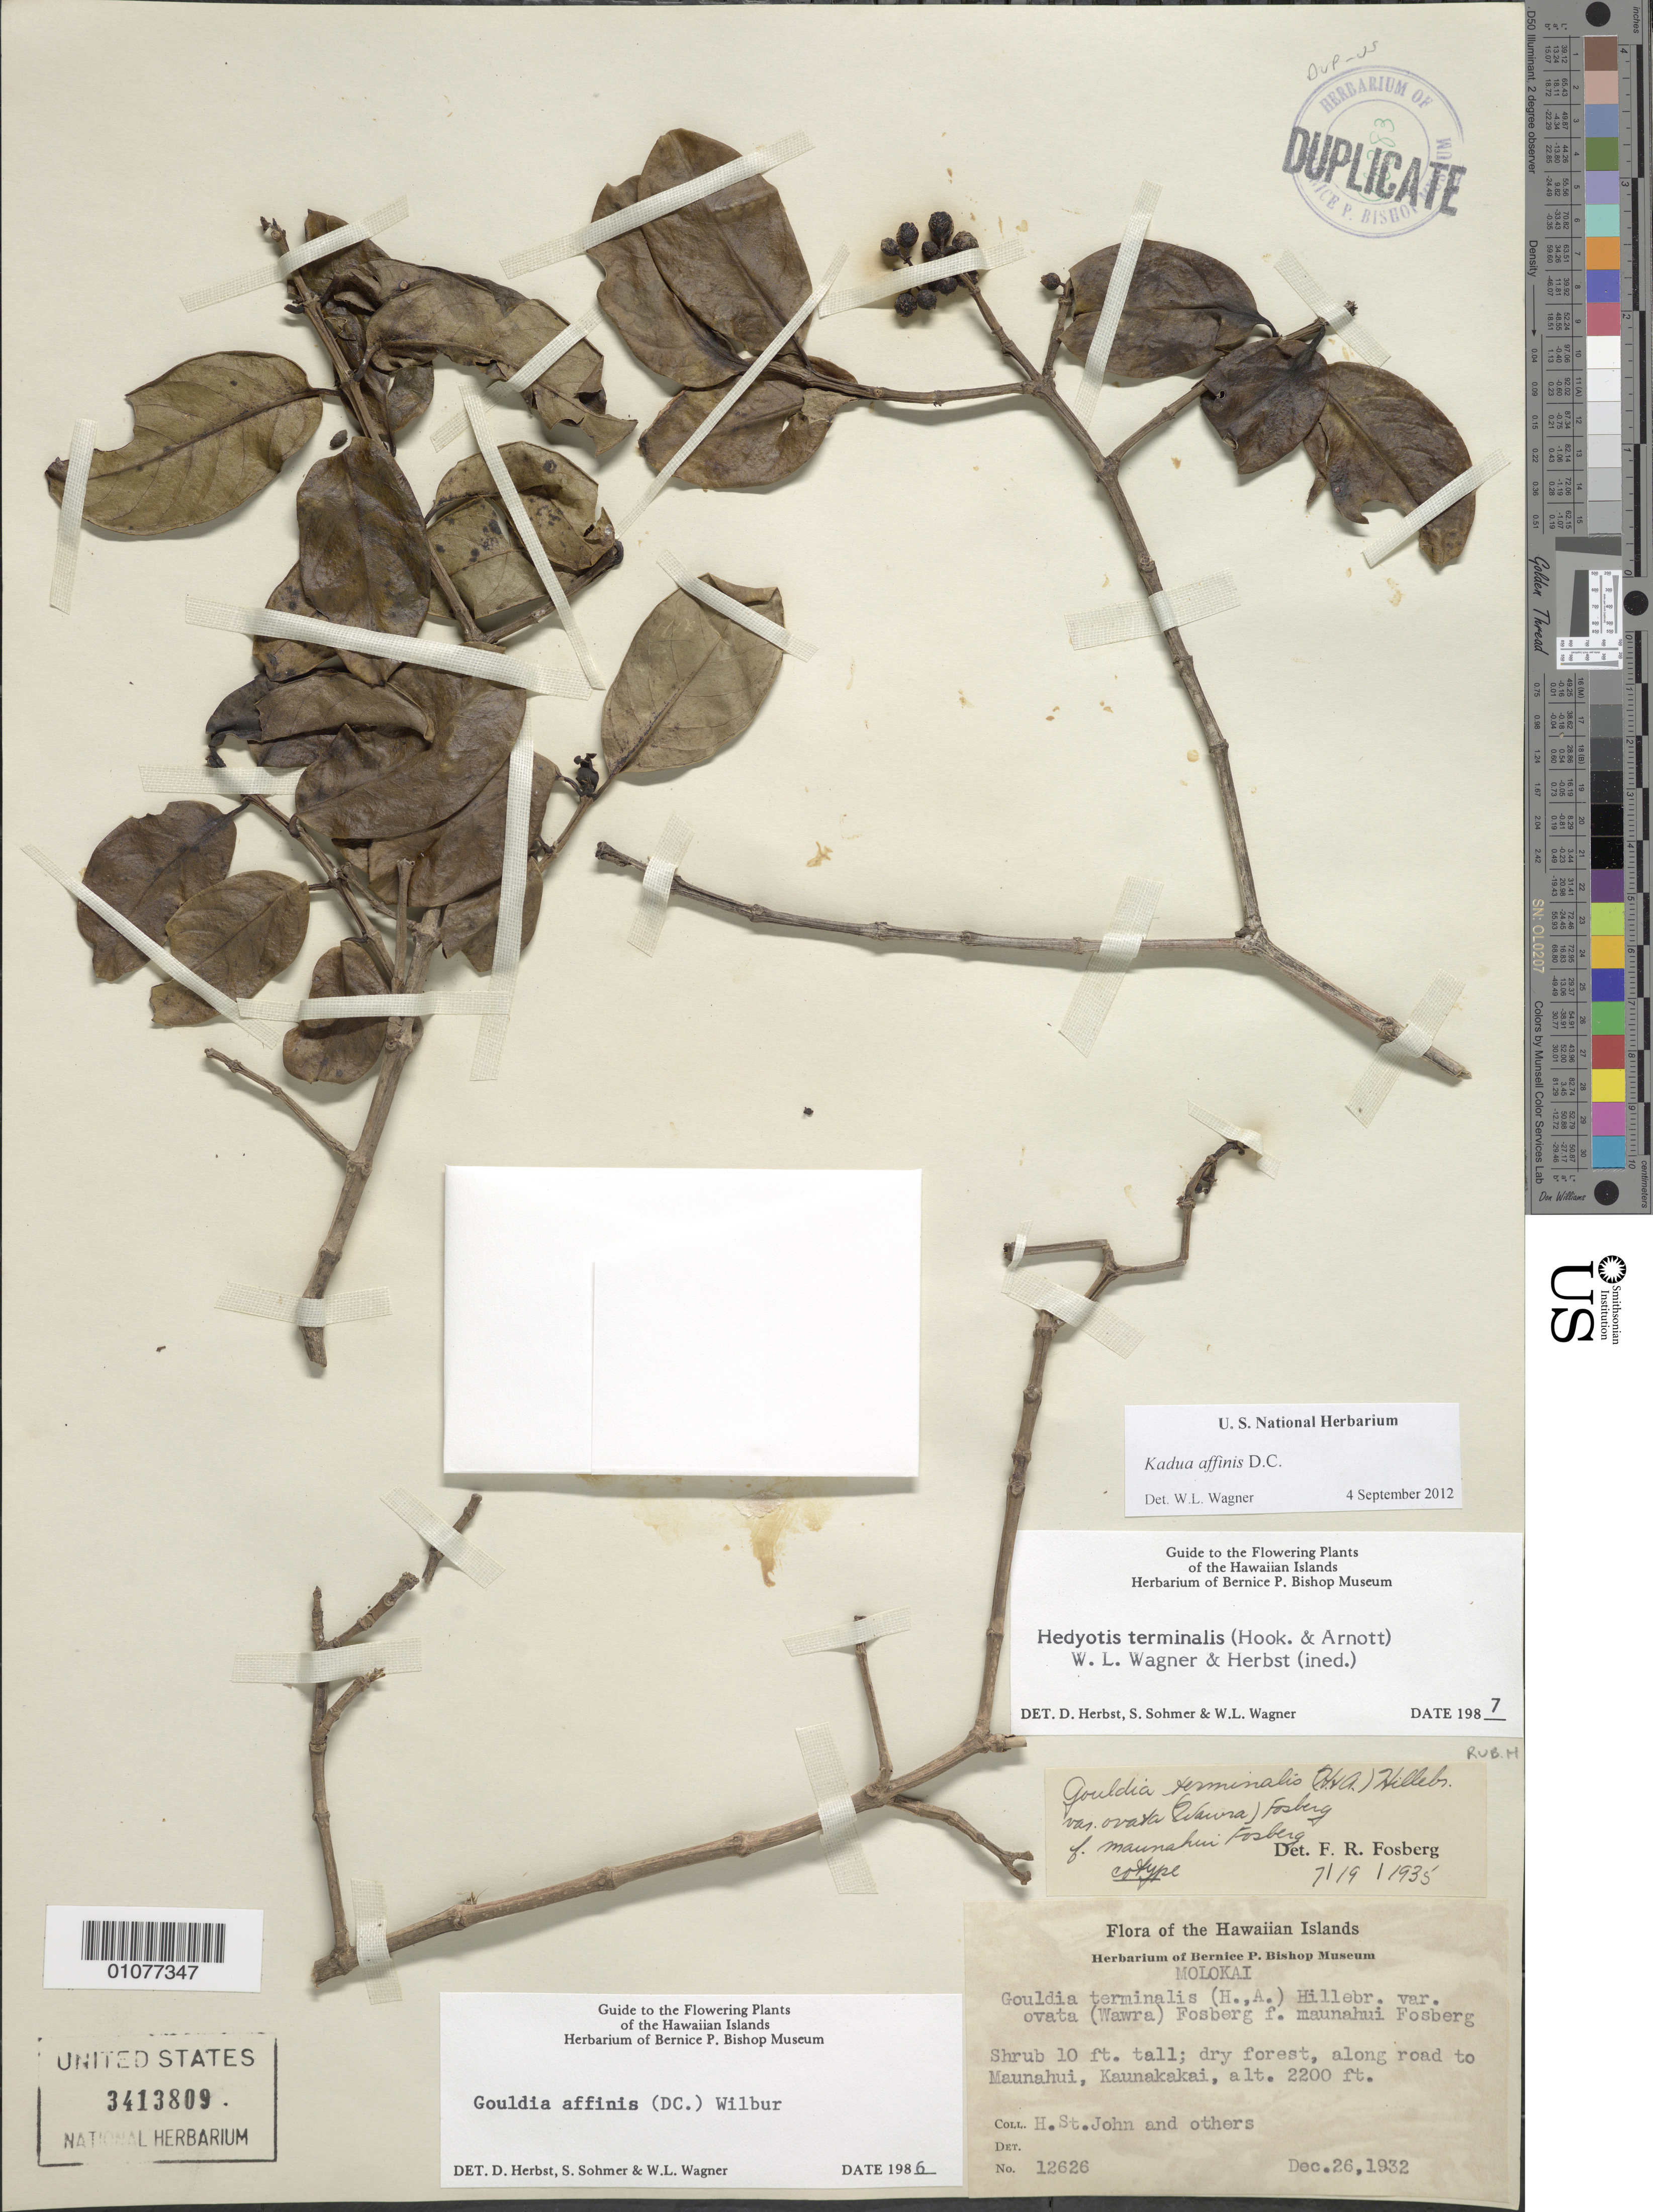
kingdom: Plantae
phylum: Tracheophyta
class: Magnoliopsida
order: Gentianales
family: Rubiaceae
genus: Kadua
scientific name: Kadua affinis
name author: DC.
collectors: H. St. John et al.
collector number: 12626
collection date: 1932-12-26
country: United States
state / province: Hawaii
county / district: Maui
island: Moloka'i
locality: Kaunakakai, along road to Maunahui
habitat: dry forest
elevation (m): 671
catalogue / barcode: US 3413809